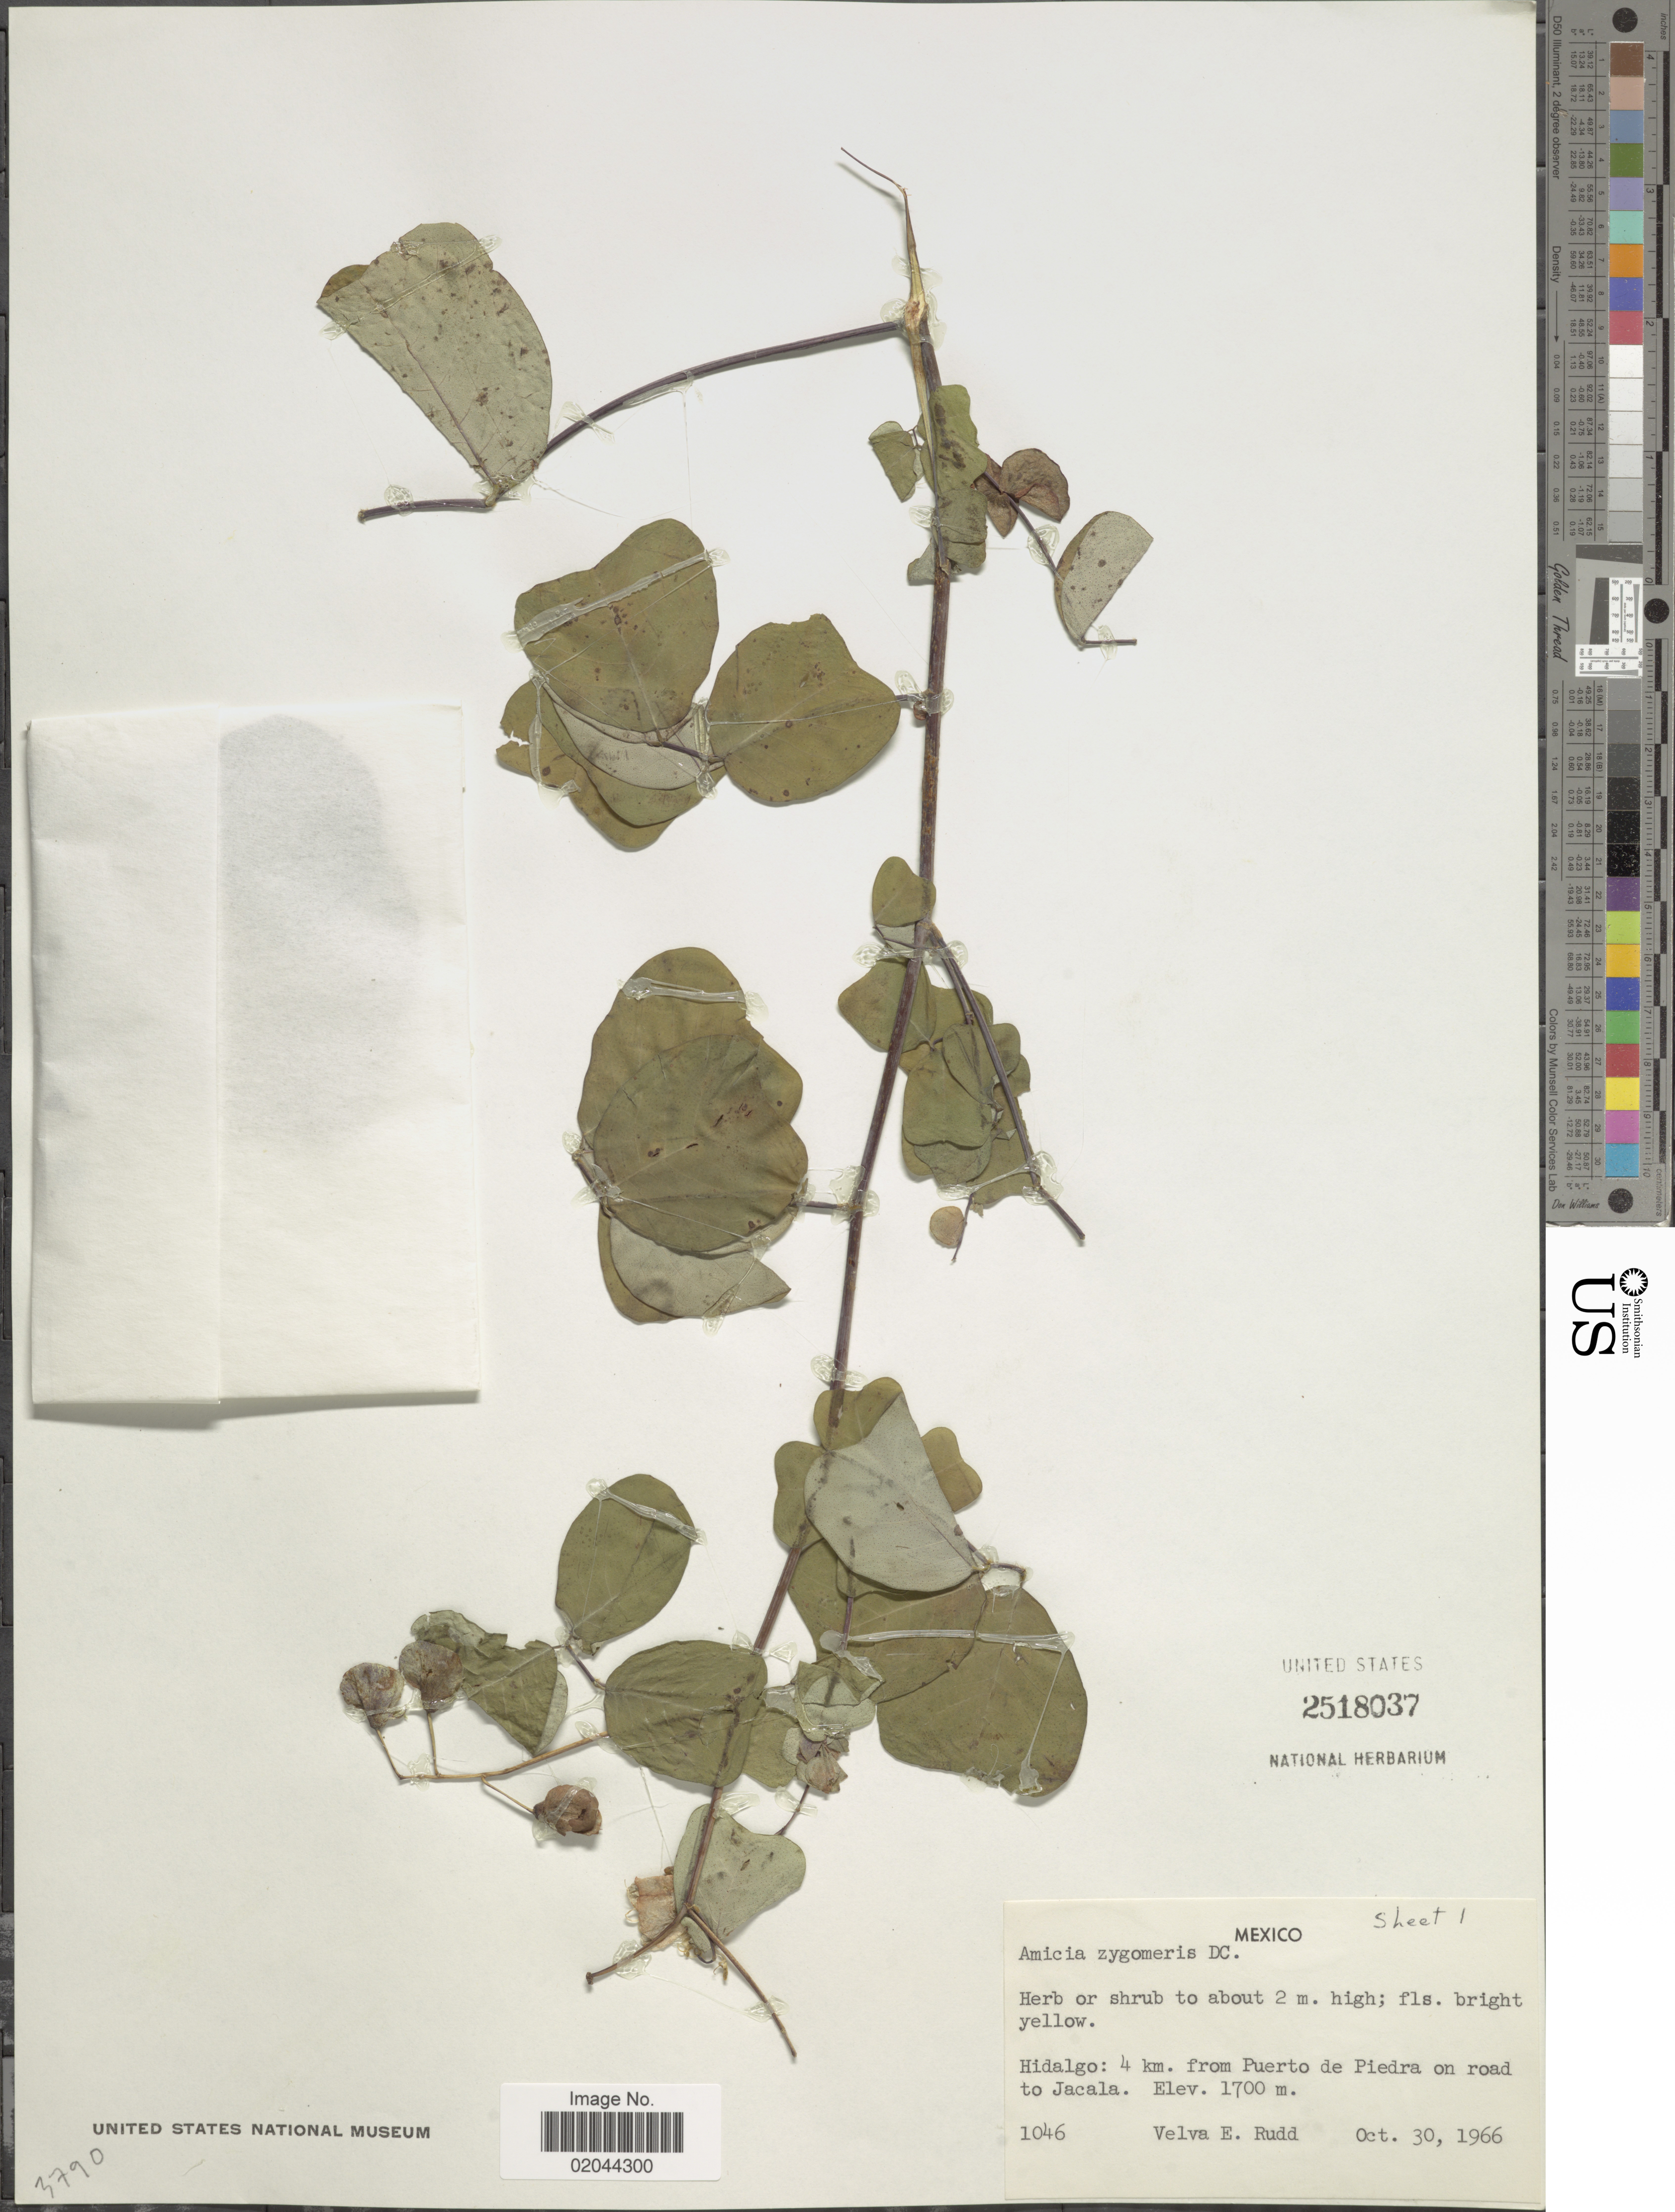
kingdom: Plantae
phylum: Tracheophyta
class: Magnoliopsida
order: Fabales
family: Fabaceae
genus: Amicia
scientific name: Amicia zygomeris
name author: DC.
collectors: V. E. Rudd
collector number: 1046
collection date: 1966-10-30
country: Mexico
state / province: Hidalgo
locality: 4 km from Puerto de Piedra on road to Jacala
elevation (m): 1700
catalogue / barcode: US 2518037